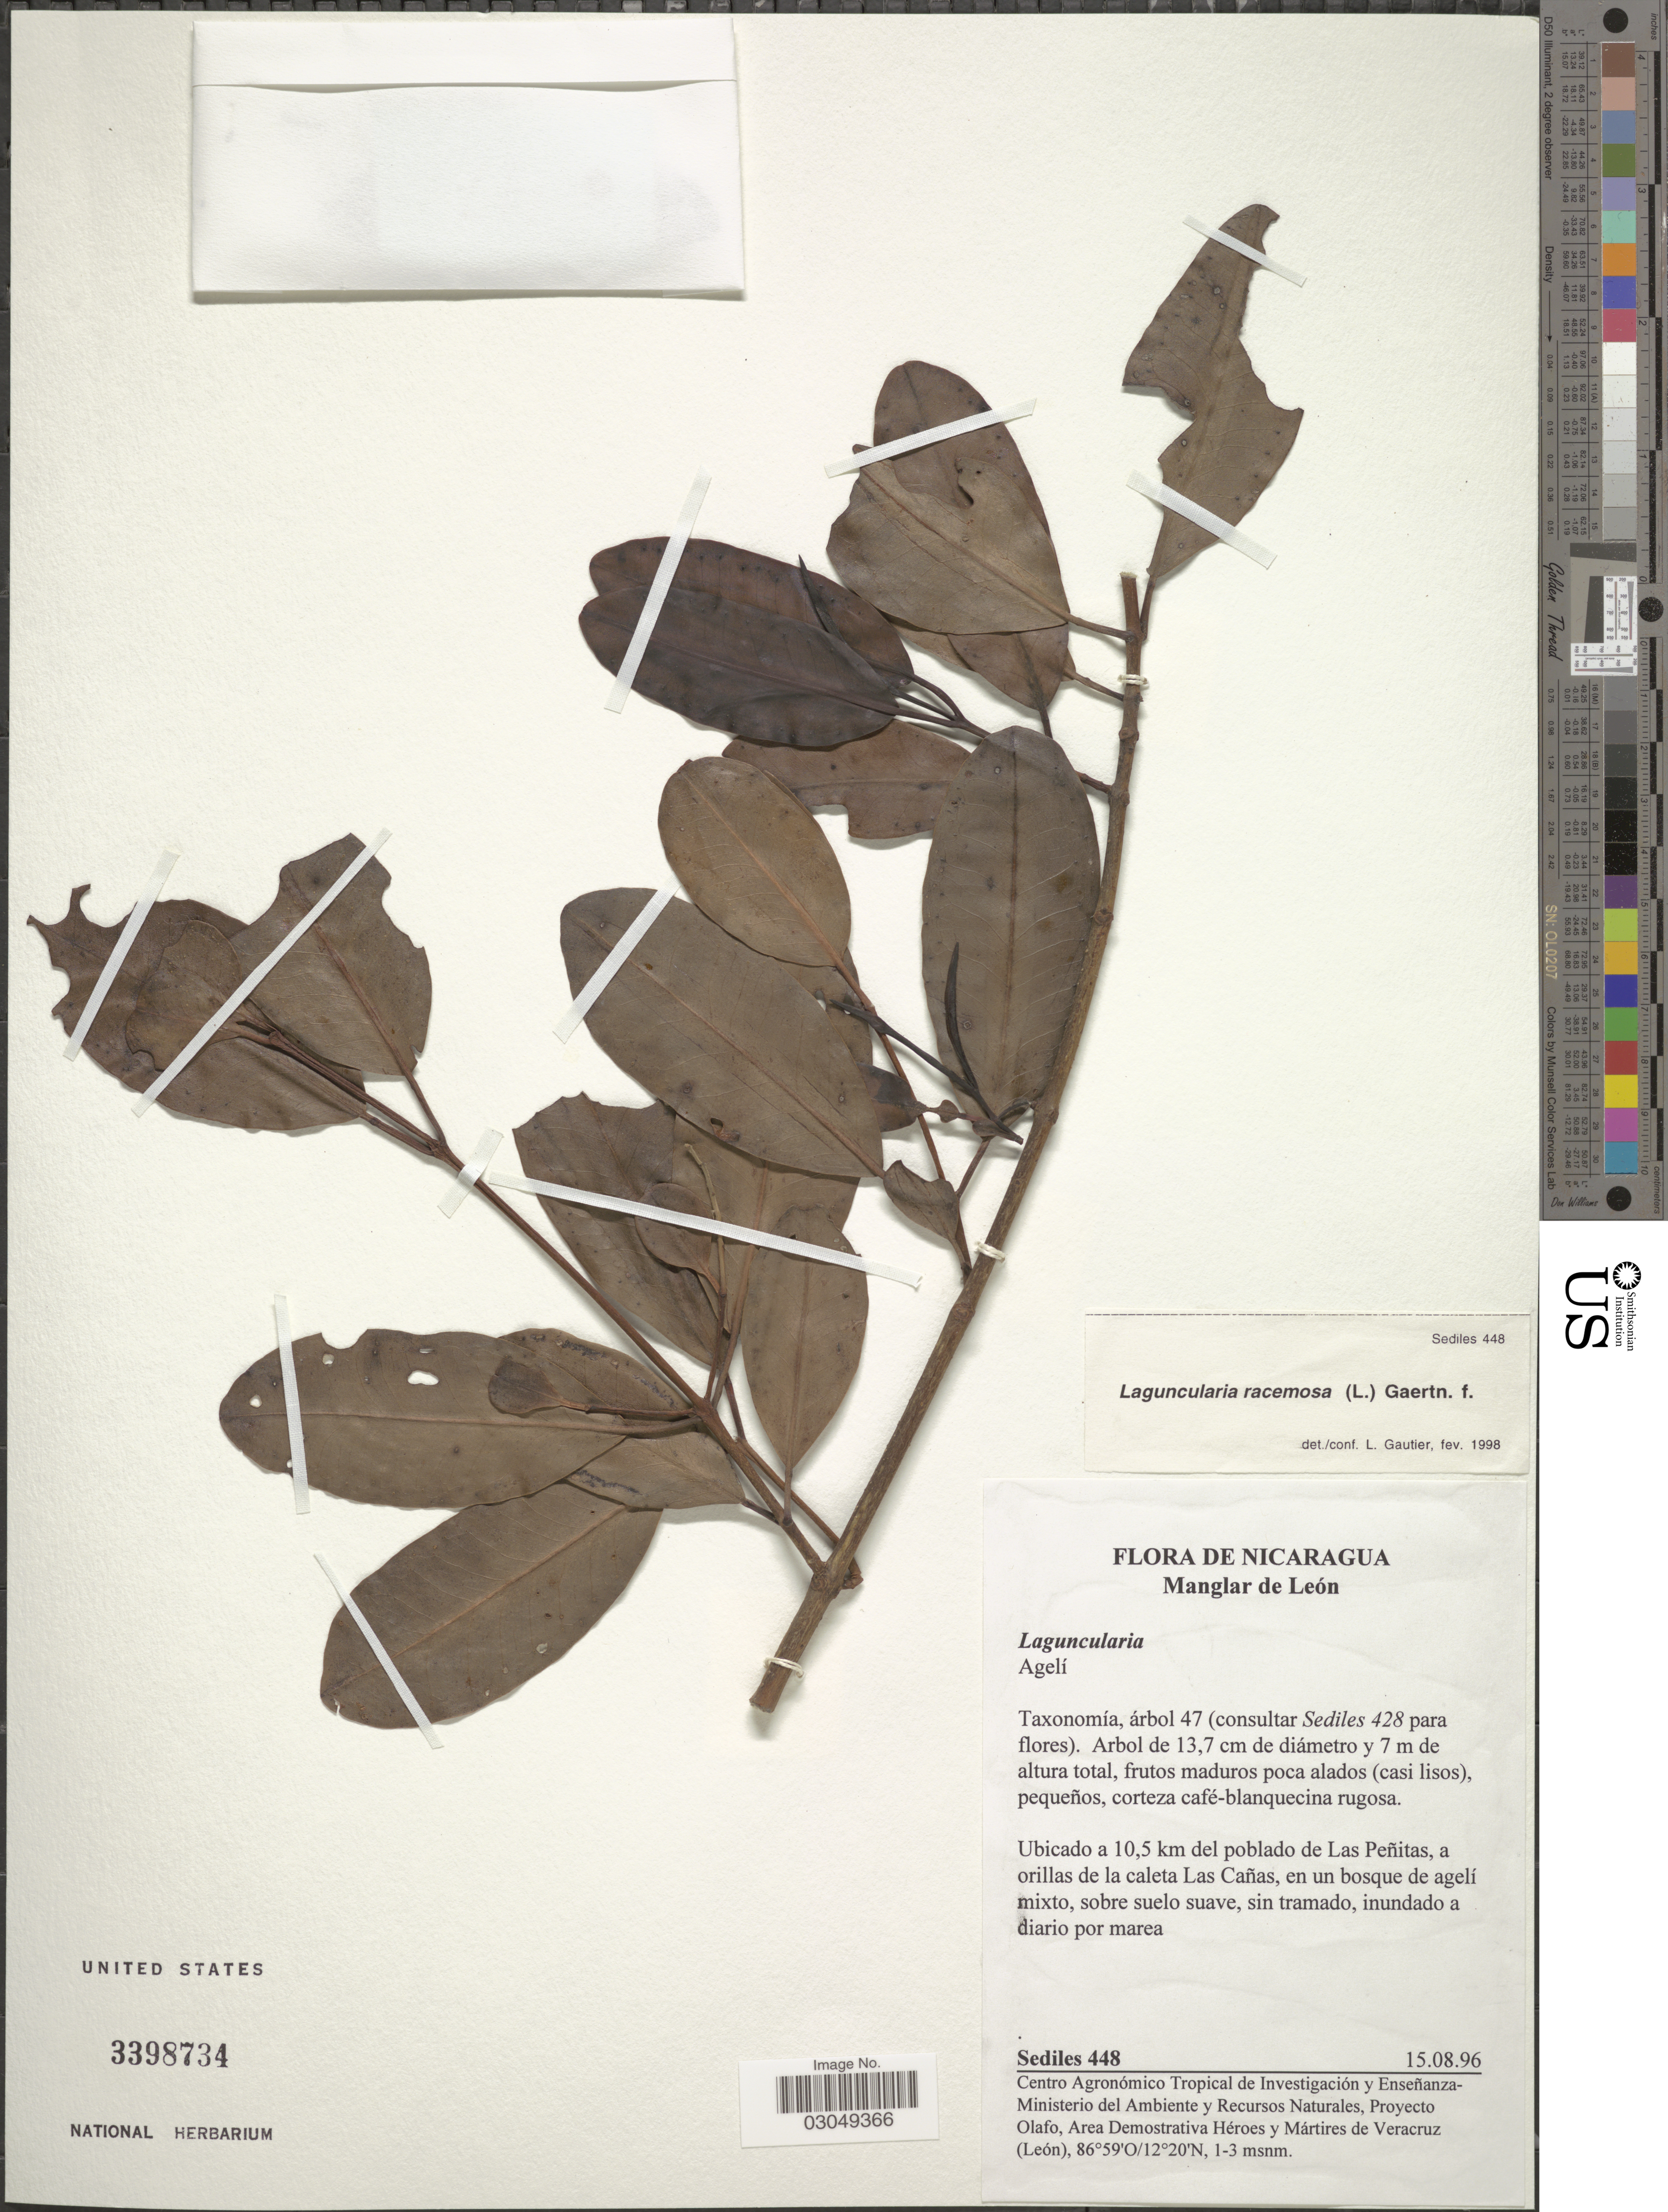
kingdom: Plantae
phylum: Tracheophyta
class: Magnoliopsida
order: Myrtales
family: Combretaceae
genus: Laguncularia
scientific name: Laguncularia racemosa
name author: (L.) C.F. Gaertn.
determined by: Gautier, L.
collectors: Sediles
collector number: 448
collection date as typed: Transcribed d/m/y: 15/8/96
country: Nicaragua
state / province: Leon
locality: Manglar de León. Ubicado a 10,5 km del poblado de Las Peñitas, a orillas de la caleta Las Cañas.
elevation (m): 1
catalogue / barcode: US 3398734